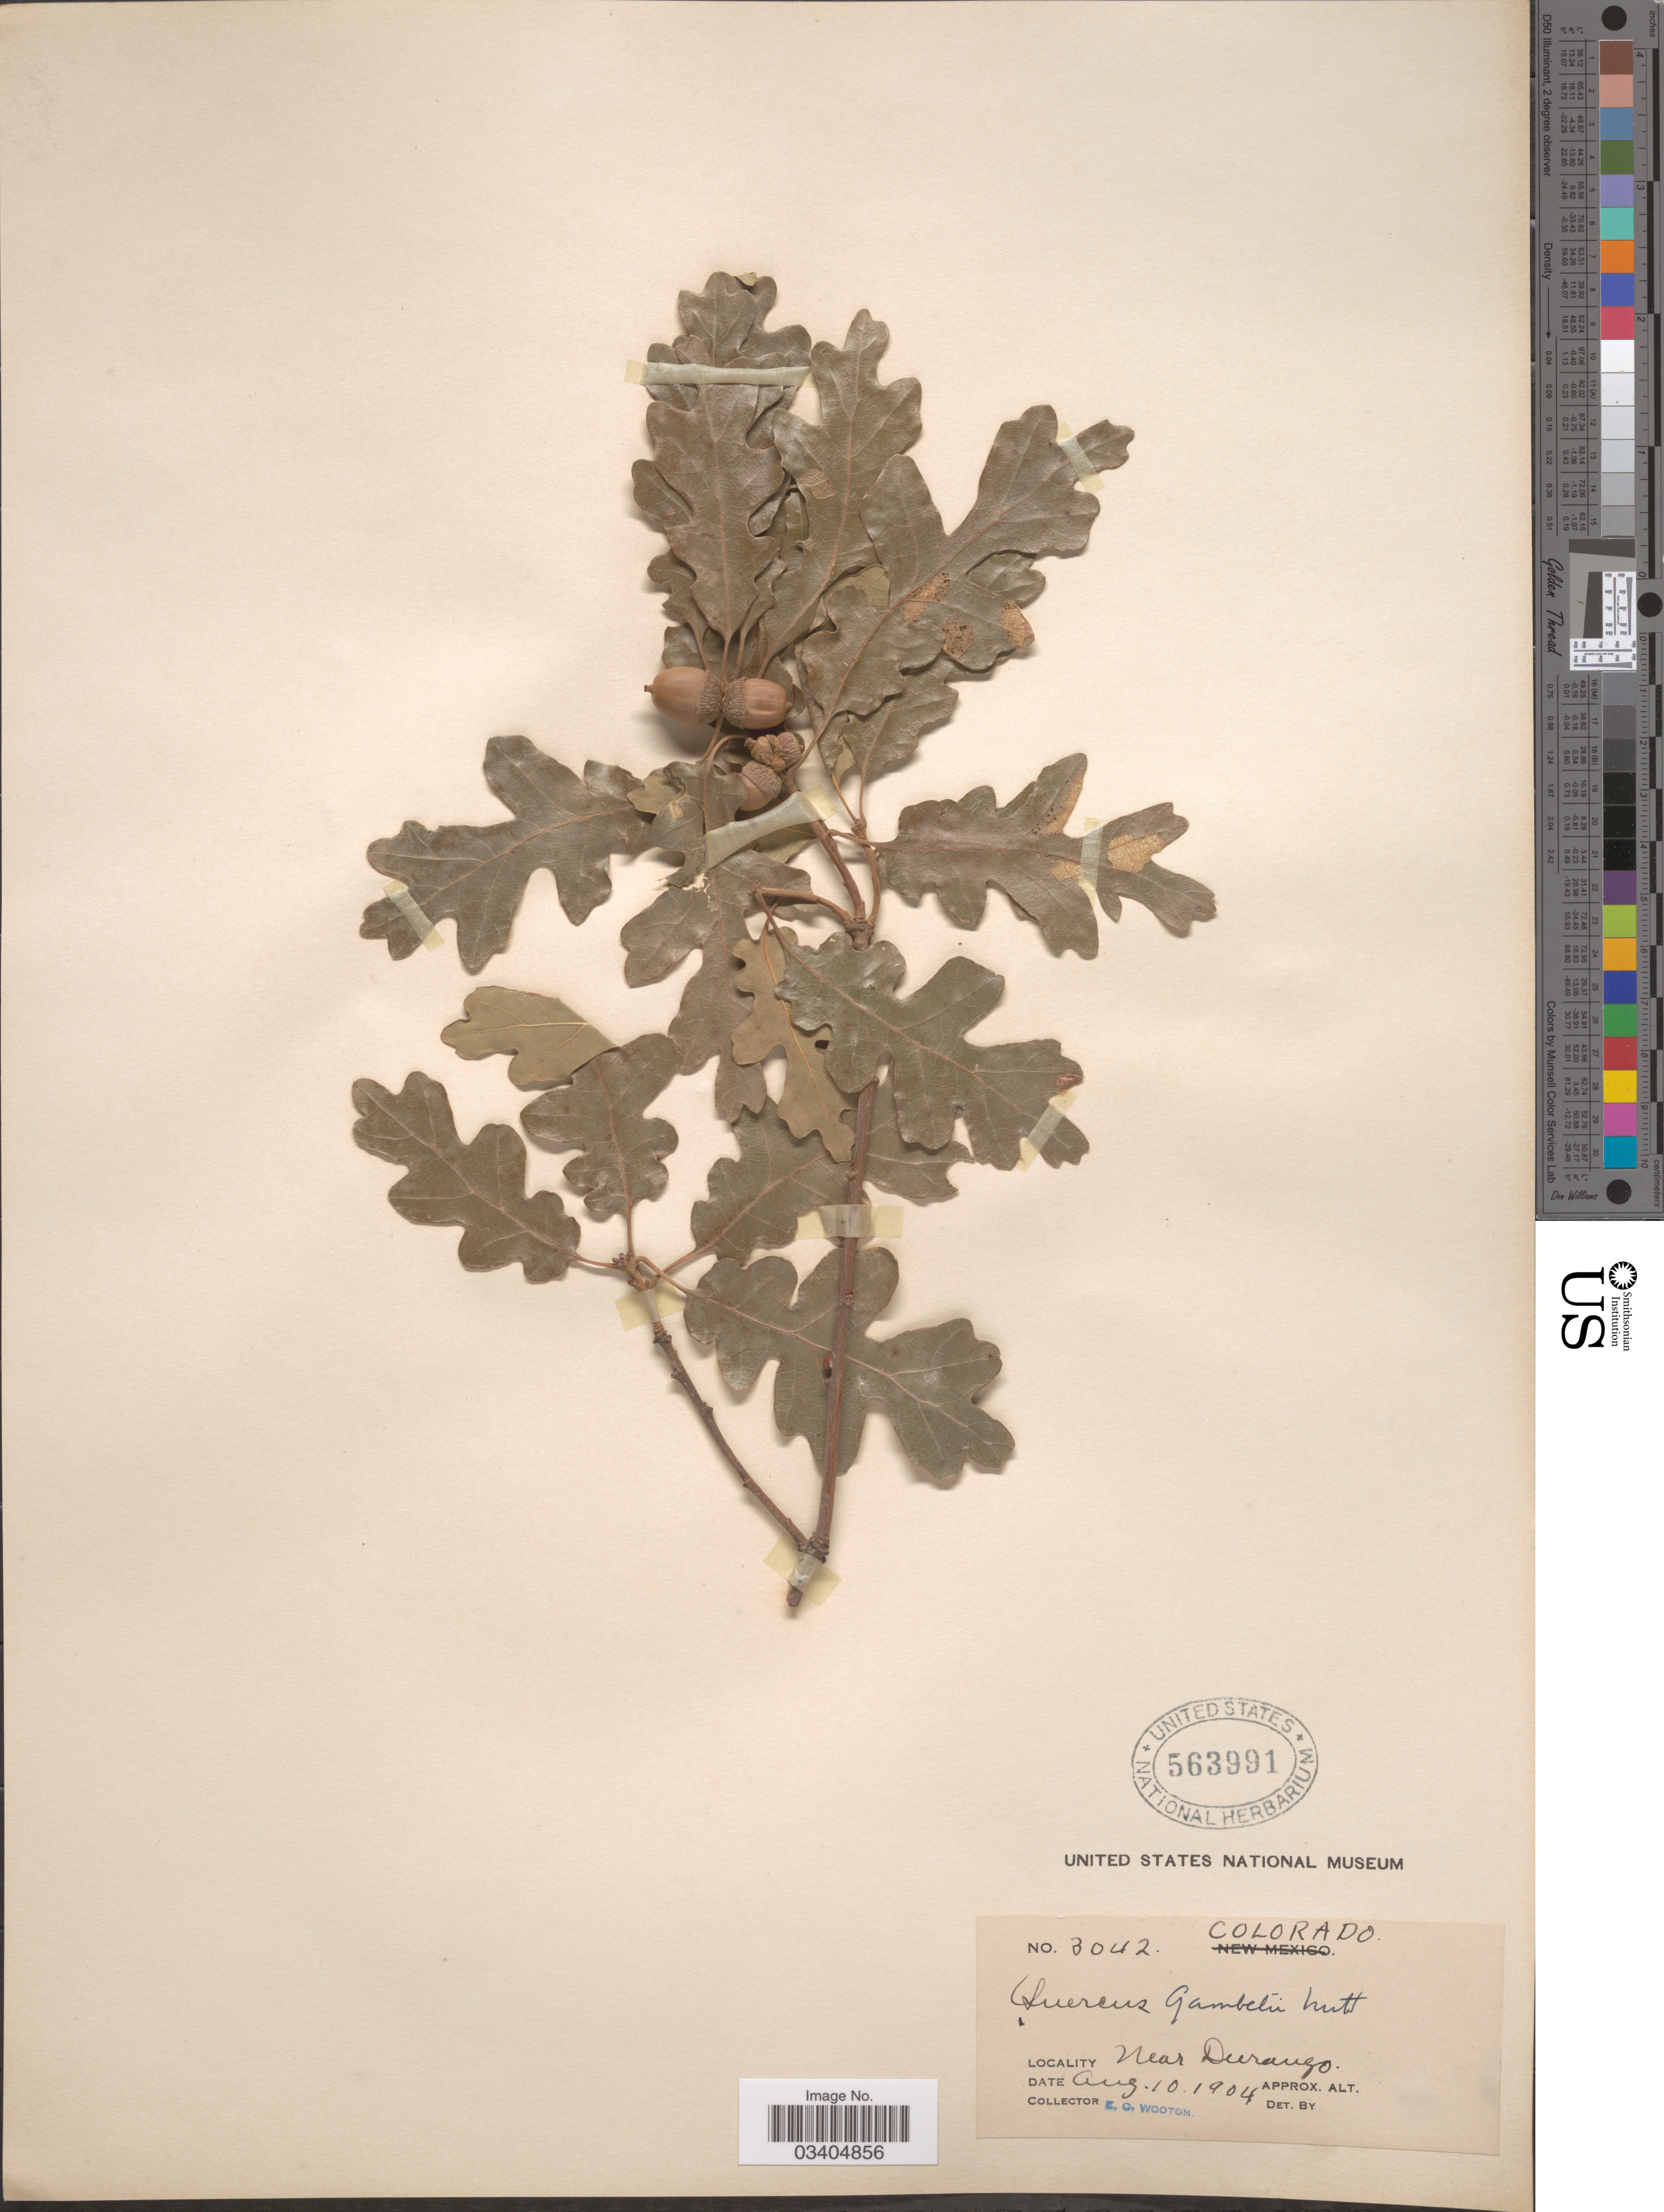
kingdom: Plantae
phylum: Tracheophyta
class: Magnoliopsida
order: Fagales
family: Fagaceae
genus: Quercus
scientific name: Quercus gambelii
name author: Nutt.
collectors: E. O. Wooton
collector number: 3042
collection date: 1904-08-10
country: United States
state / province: Colorado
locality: Near Durango.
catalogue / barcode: US 563991